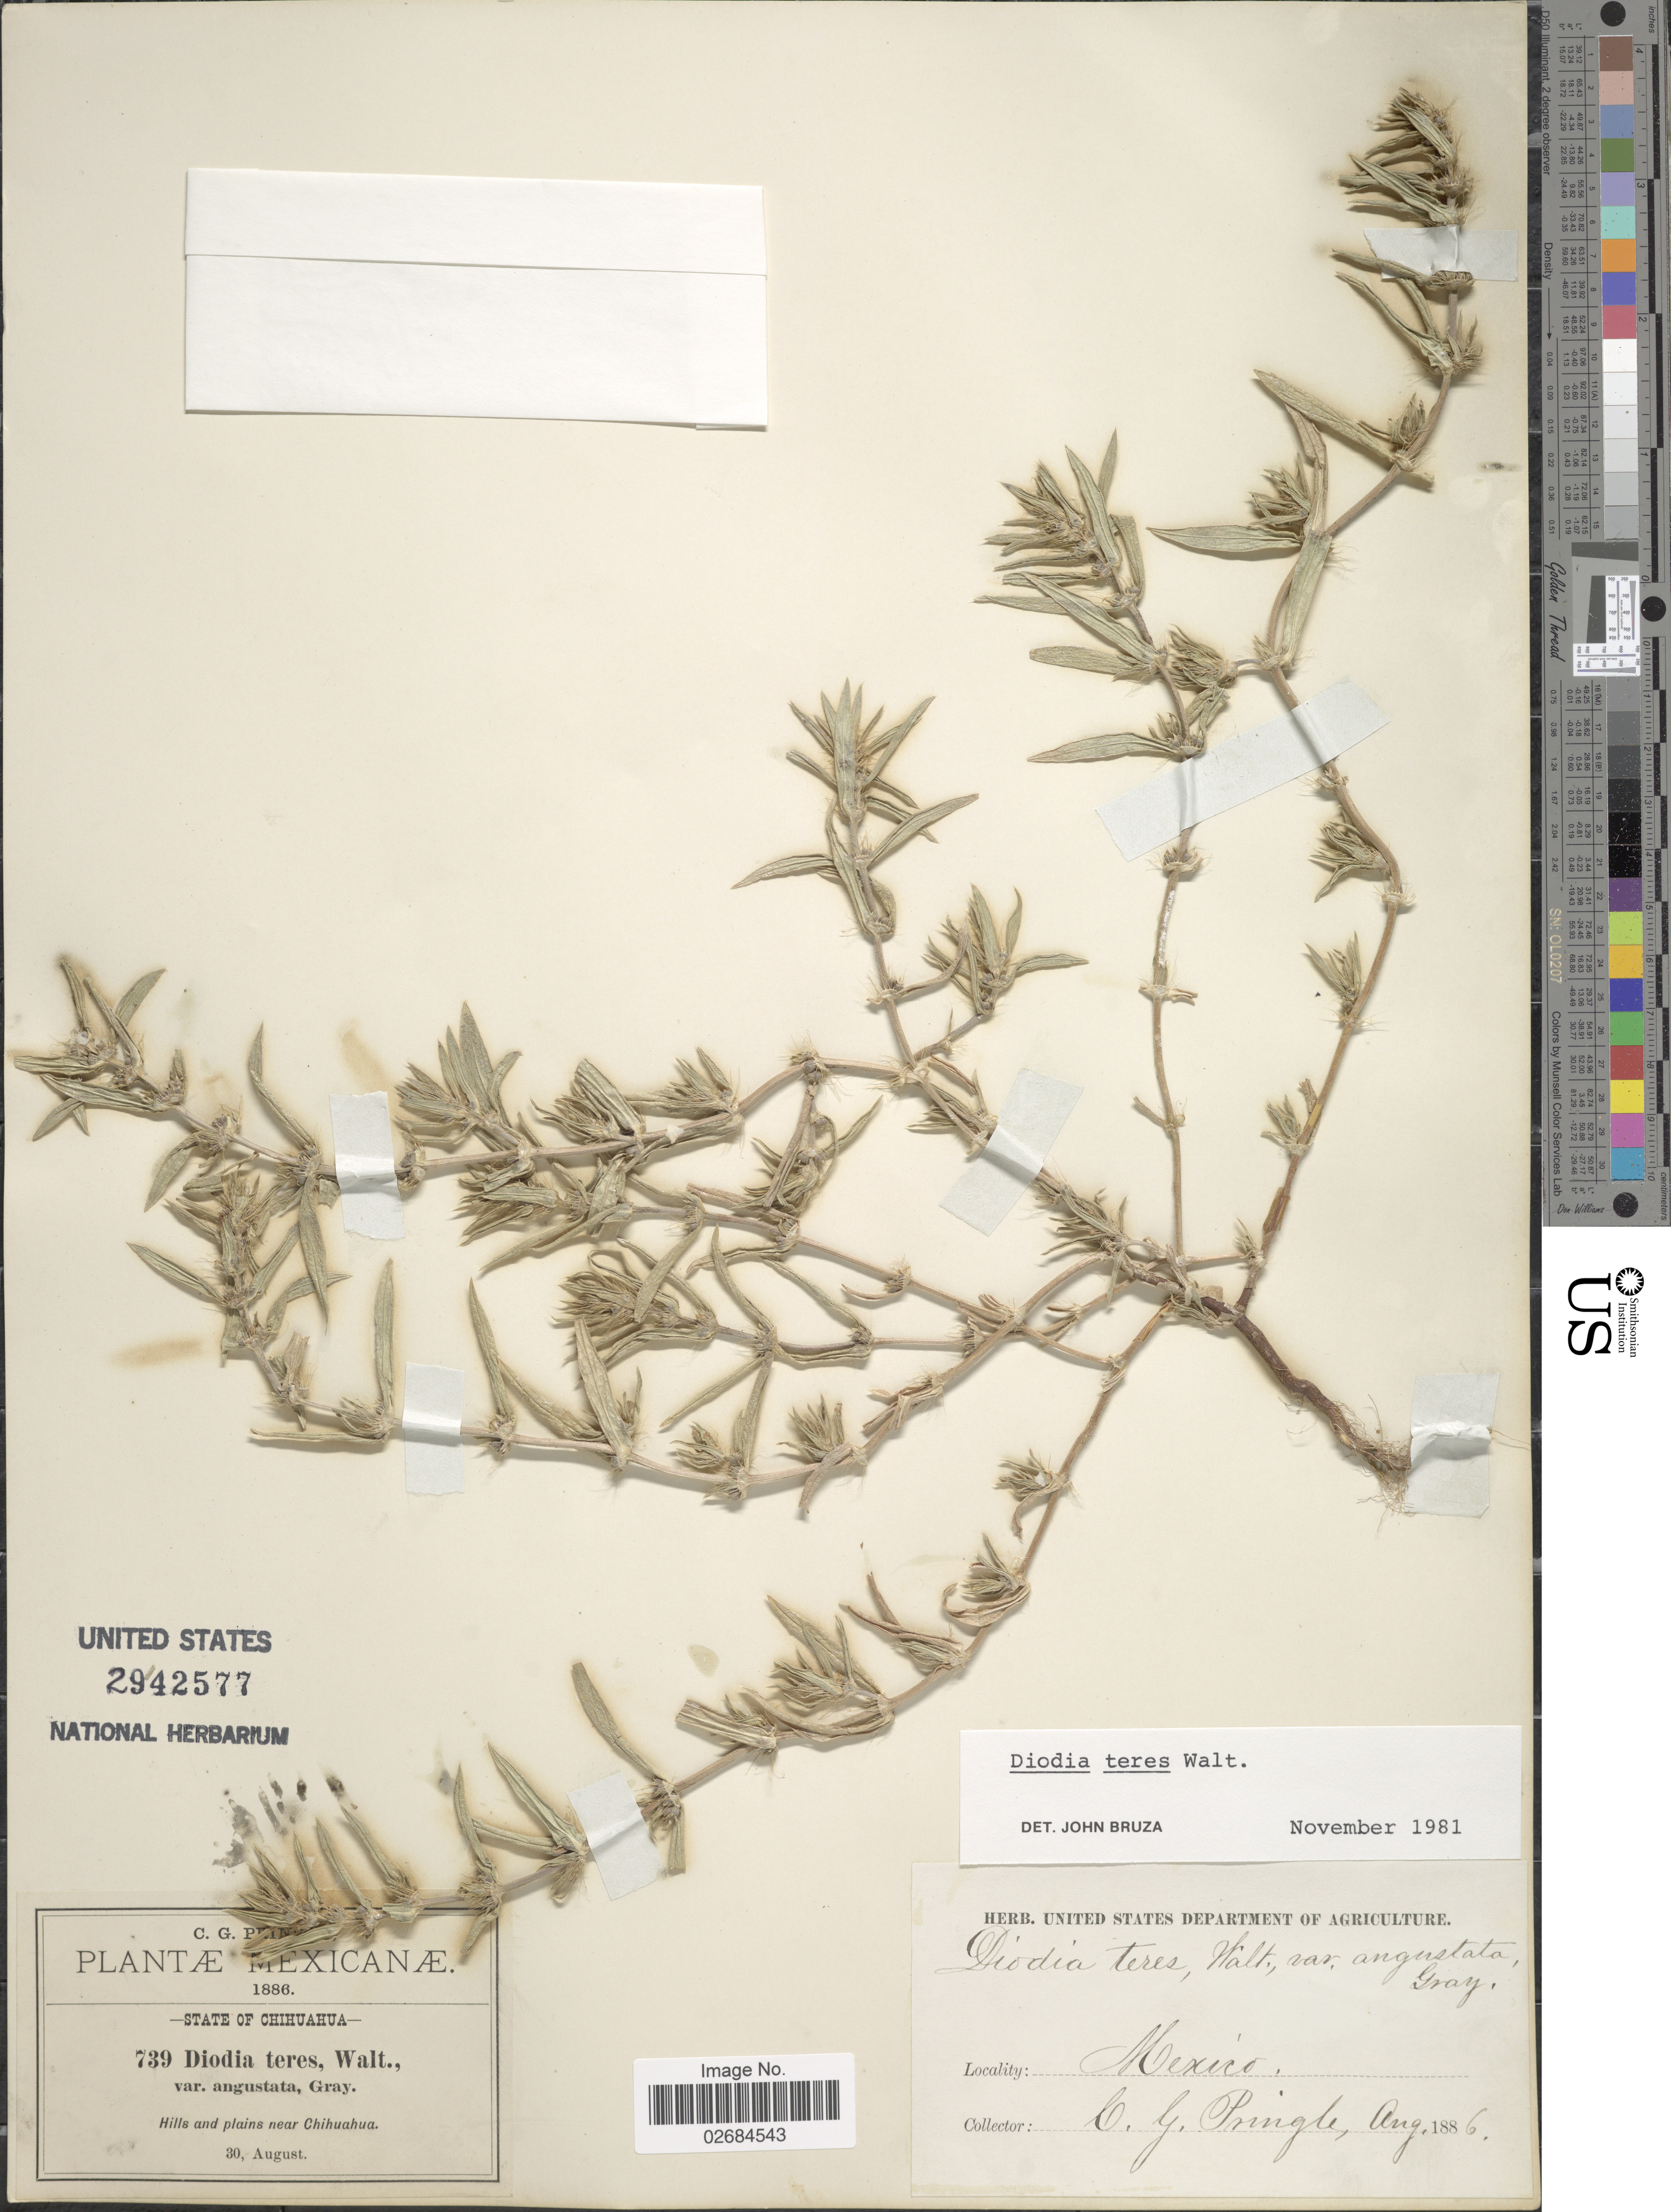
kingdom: Plantae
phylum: Tracheophyta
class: Magnoliopsida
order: Gentianales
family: Rubiaceae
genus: Diodia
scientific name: Diodia teres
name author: Walter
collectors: C. G. Pringle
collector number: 739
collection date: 1886-08-30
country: Mexico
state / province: Chihuahua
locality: Near Chihuahua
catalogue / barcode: US 2942577